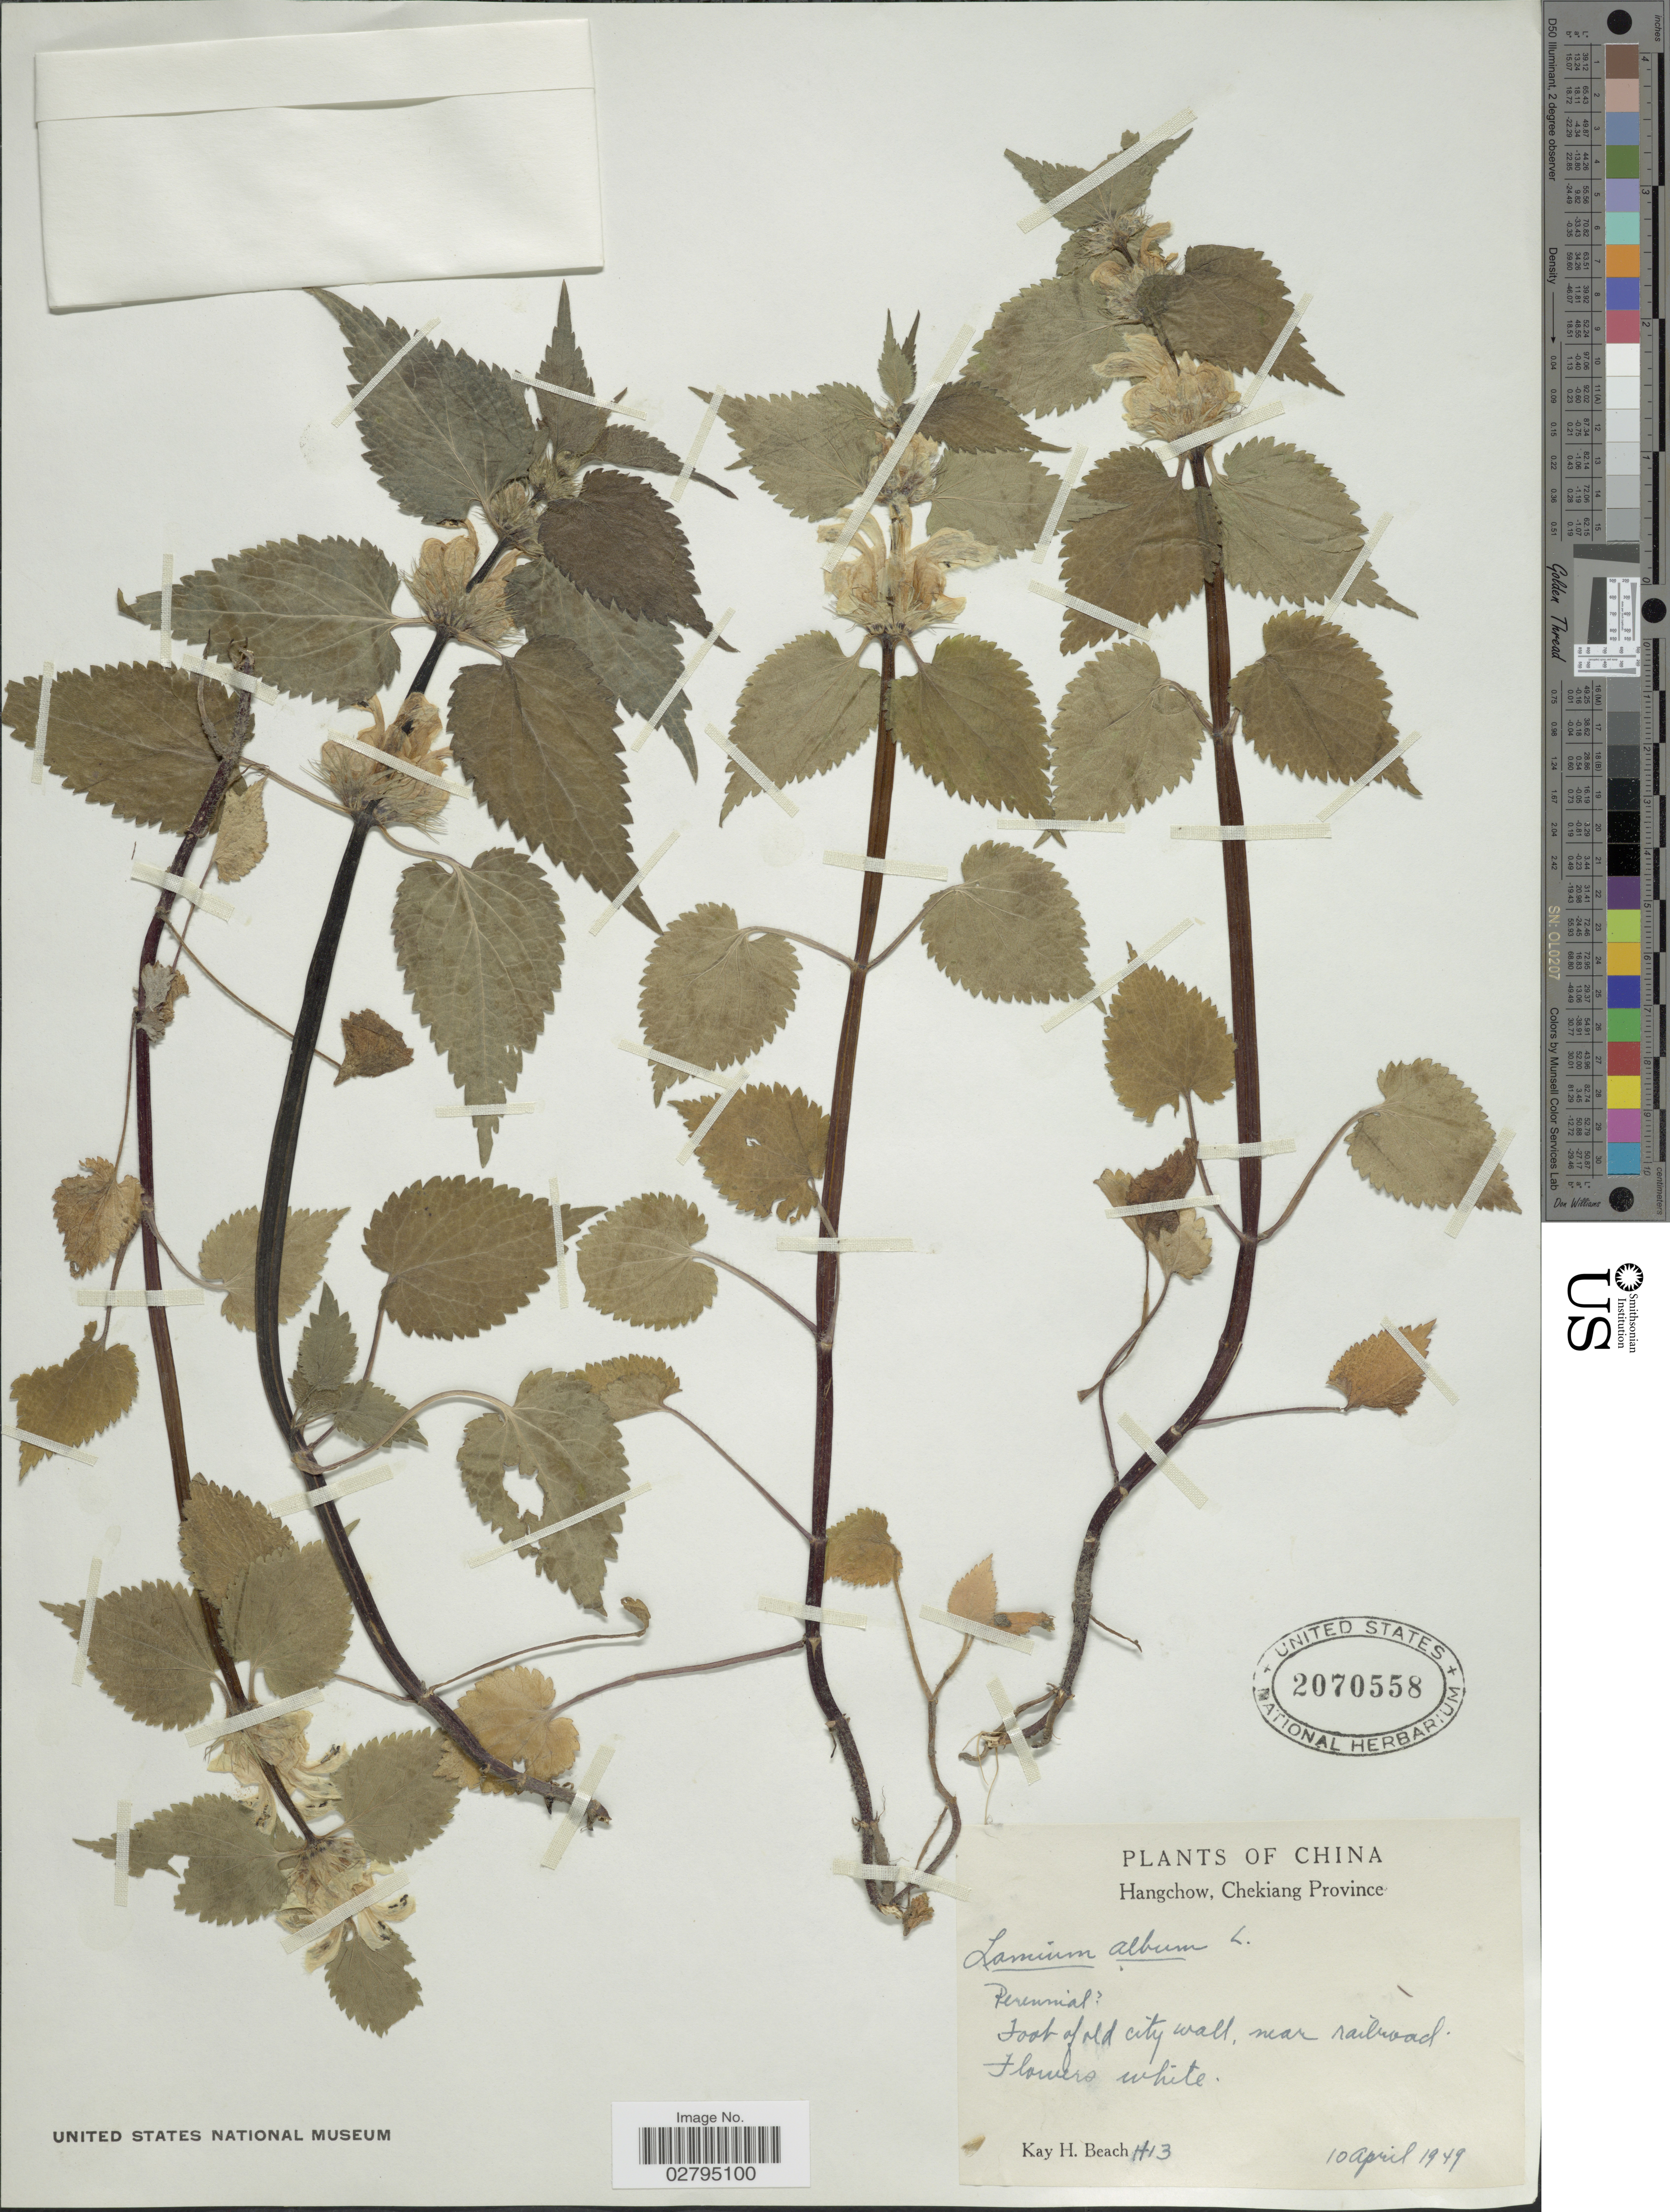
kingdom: Plantae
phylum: Tracheophyta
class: Magnoliopsida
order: Lamiales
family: Lamiaceae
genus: Lamium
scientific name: Lamium album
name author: L.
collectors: K. H. Beach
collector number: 413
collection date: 1949-04-10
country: China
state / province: Zhejiang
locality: Hangchow, Chekiang Province. Foot of old city wall, near railroad.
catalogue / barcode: US 2070558